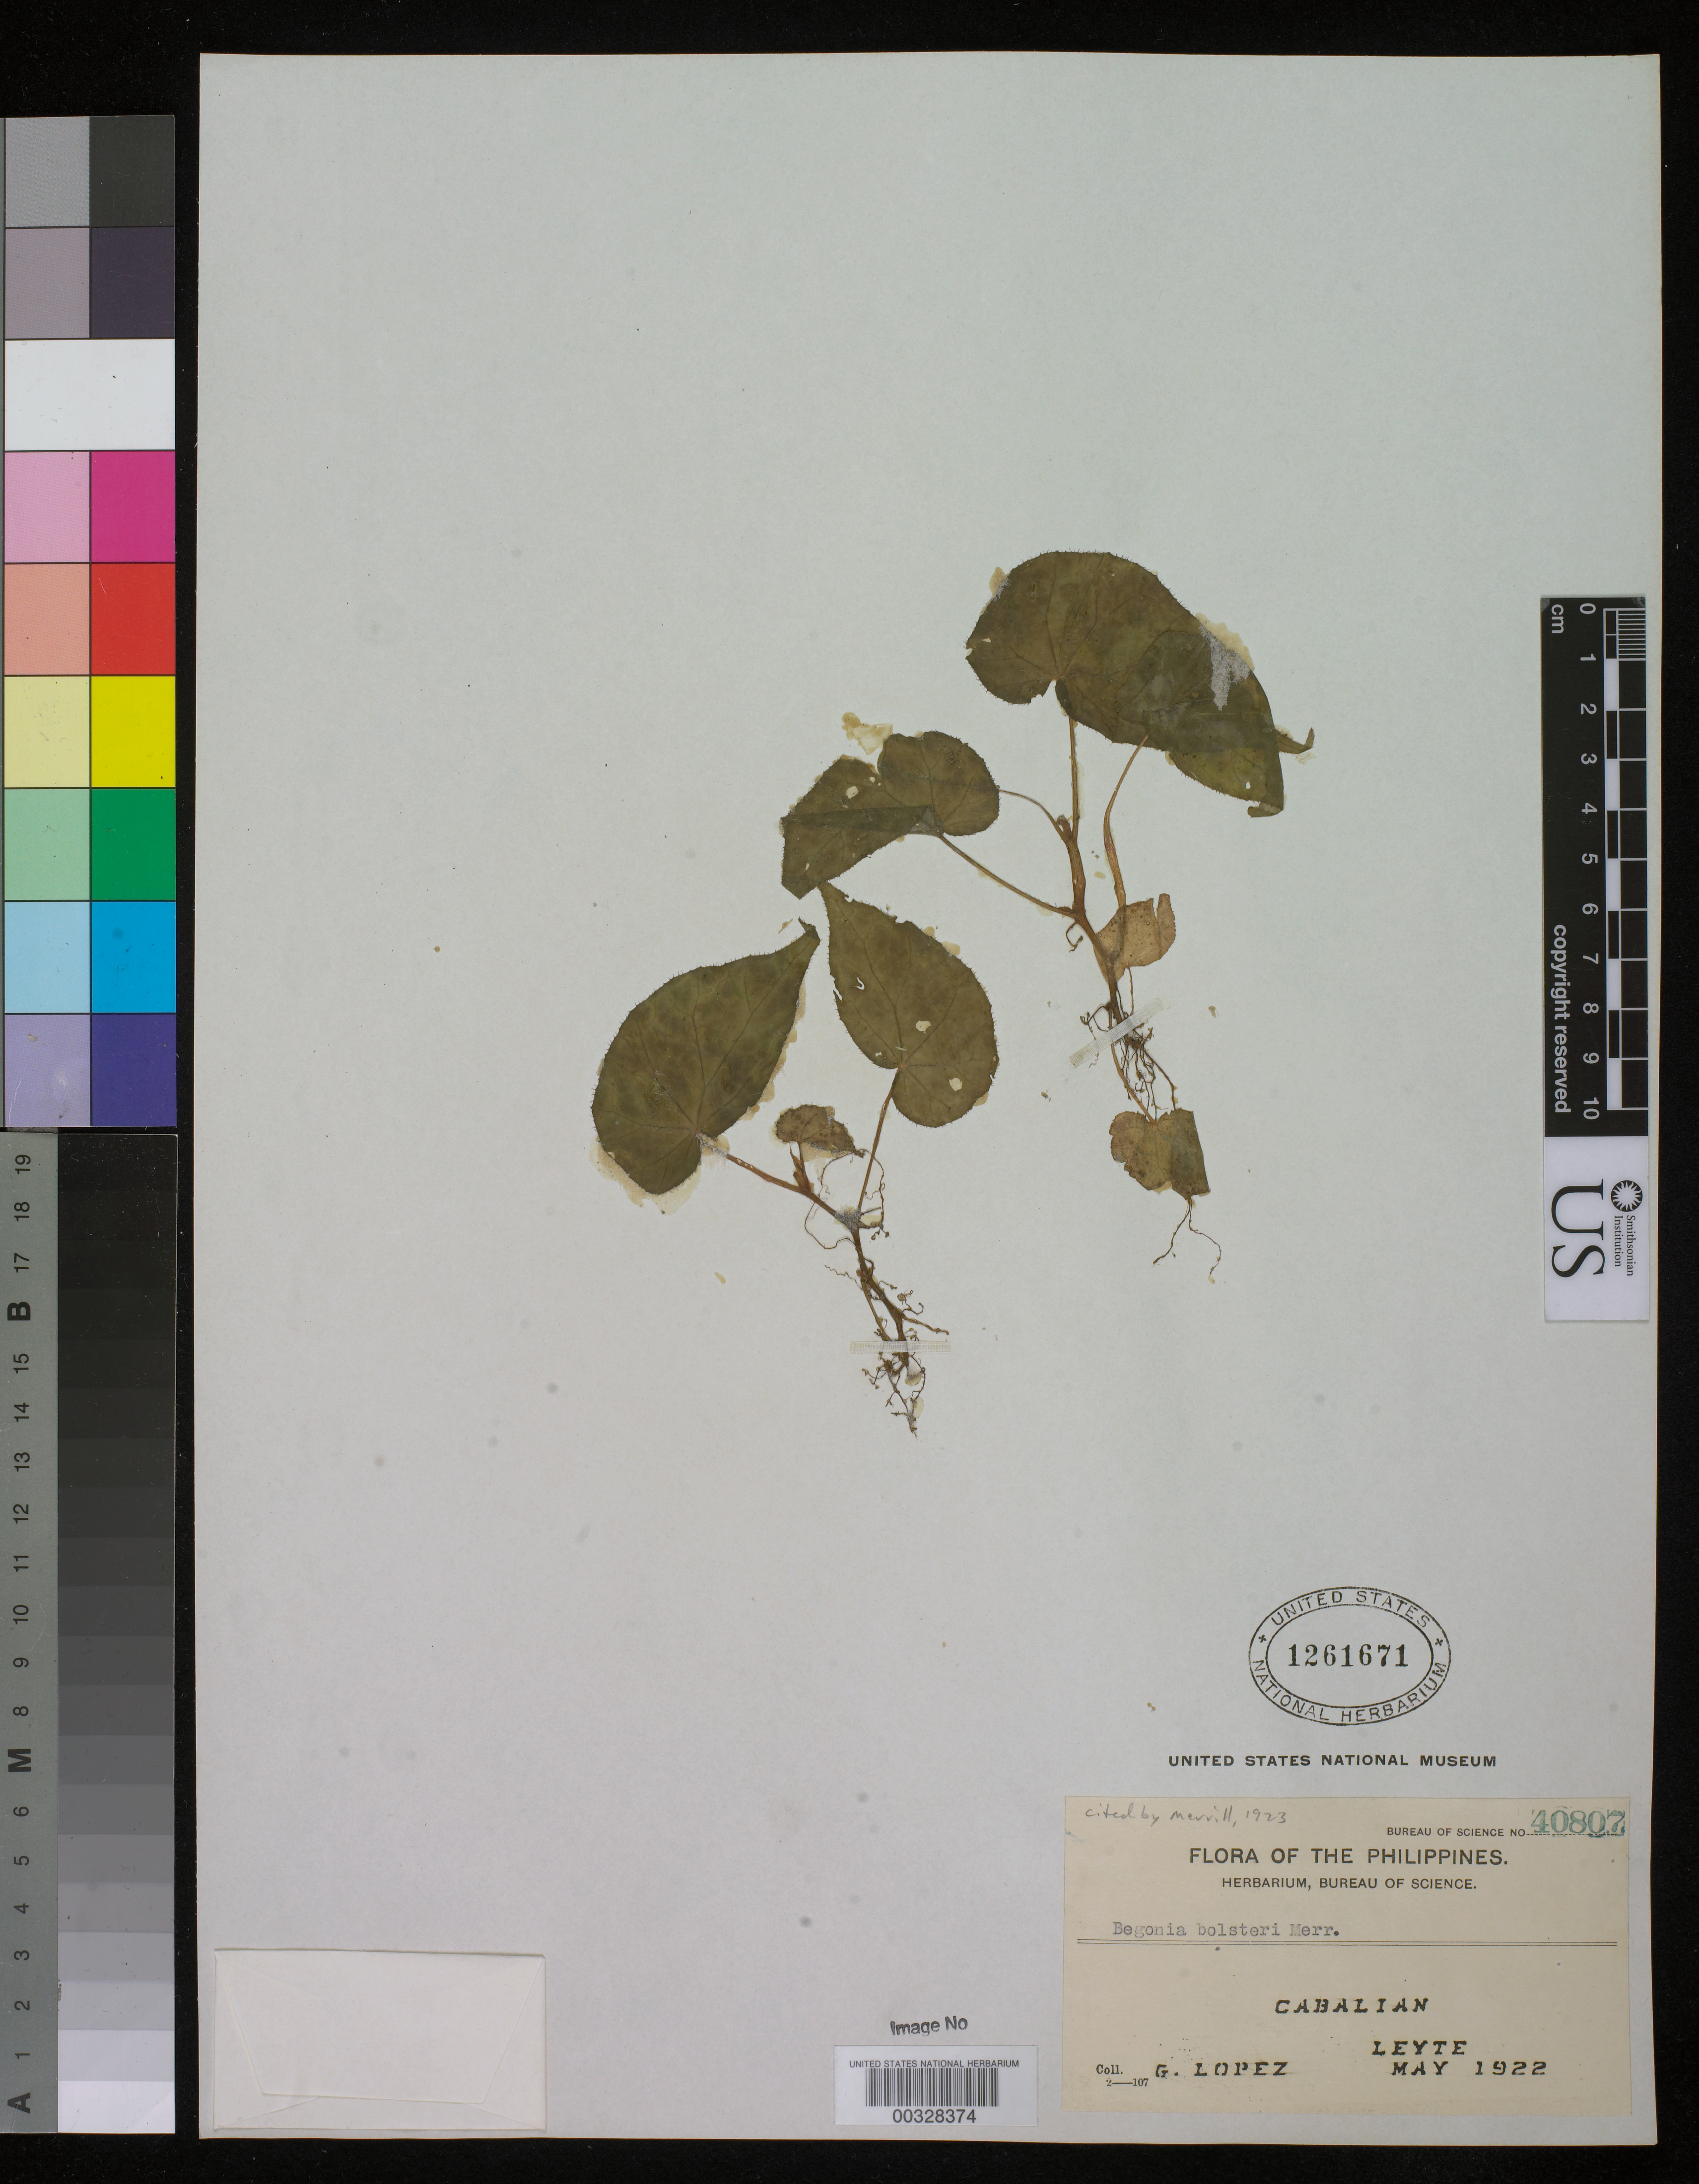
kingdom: Plantae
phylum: Tracheophyta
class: Magnoliopsida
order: Cucurbitales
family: Begoniaceae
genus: Begonia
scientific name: Begonia bolsteri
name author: Merr.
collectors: G. Lopéz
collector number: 40807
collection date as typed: May 1922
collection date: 1922-05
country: Philippines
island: Leyte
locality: Cabalian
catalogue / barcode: US 1261671